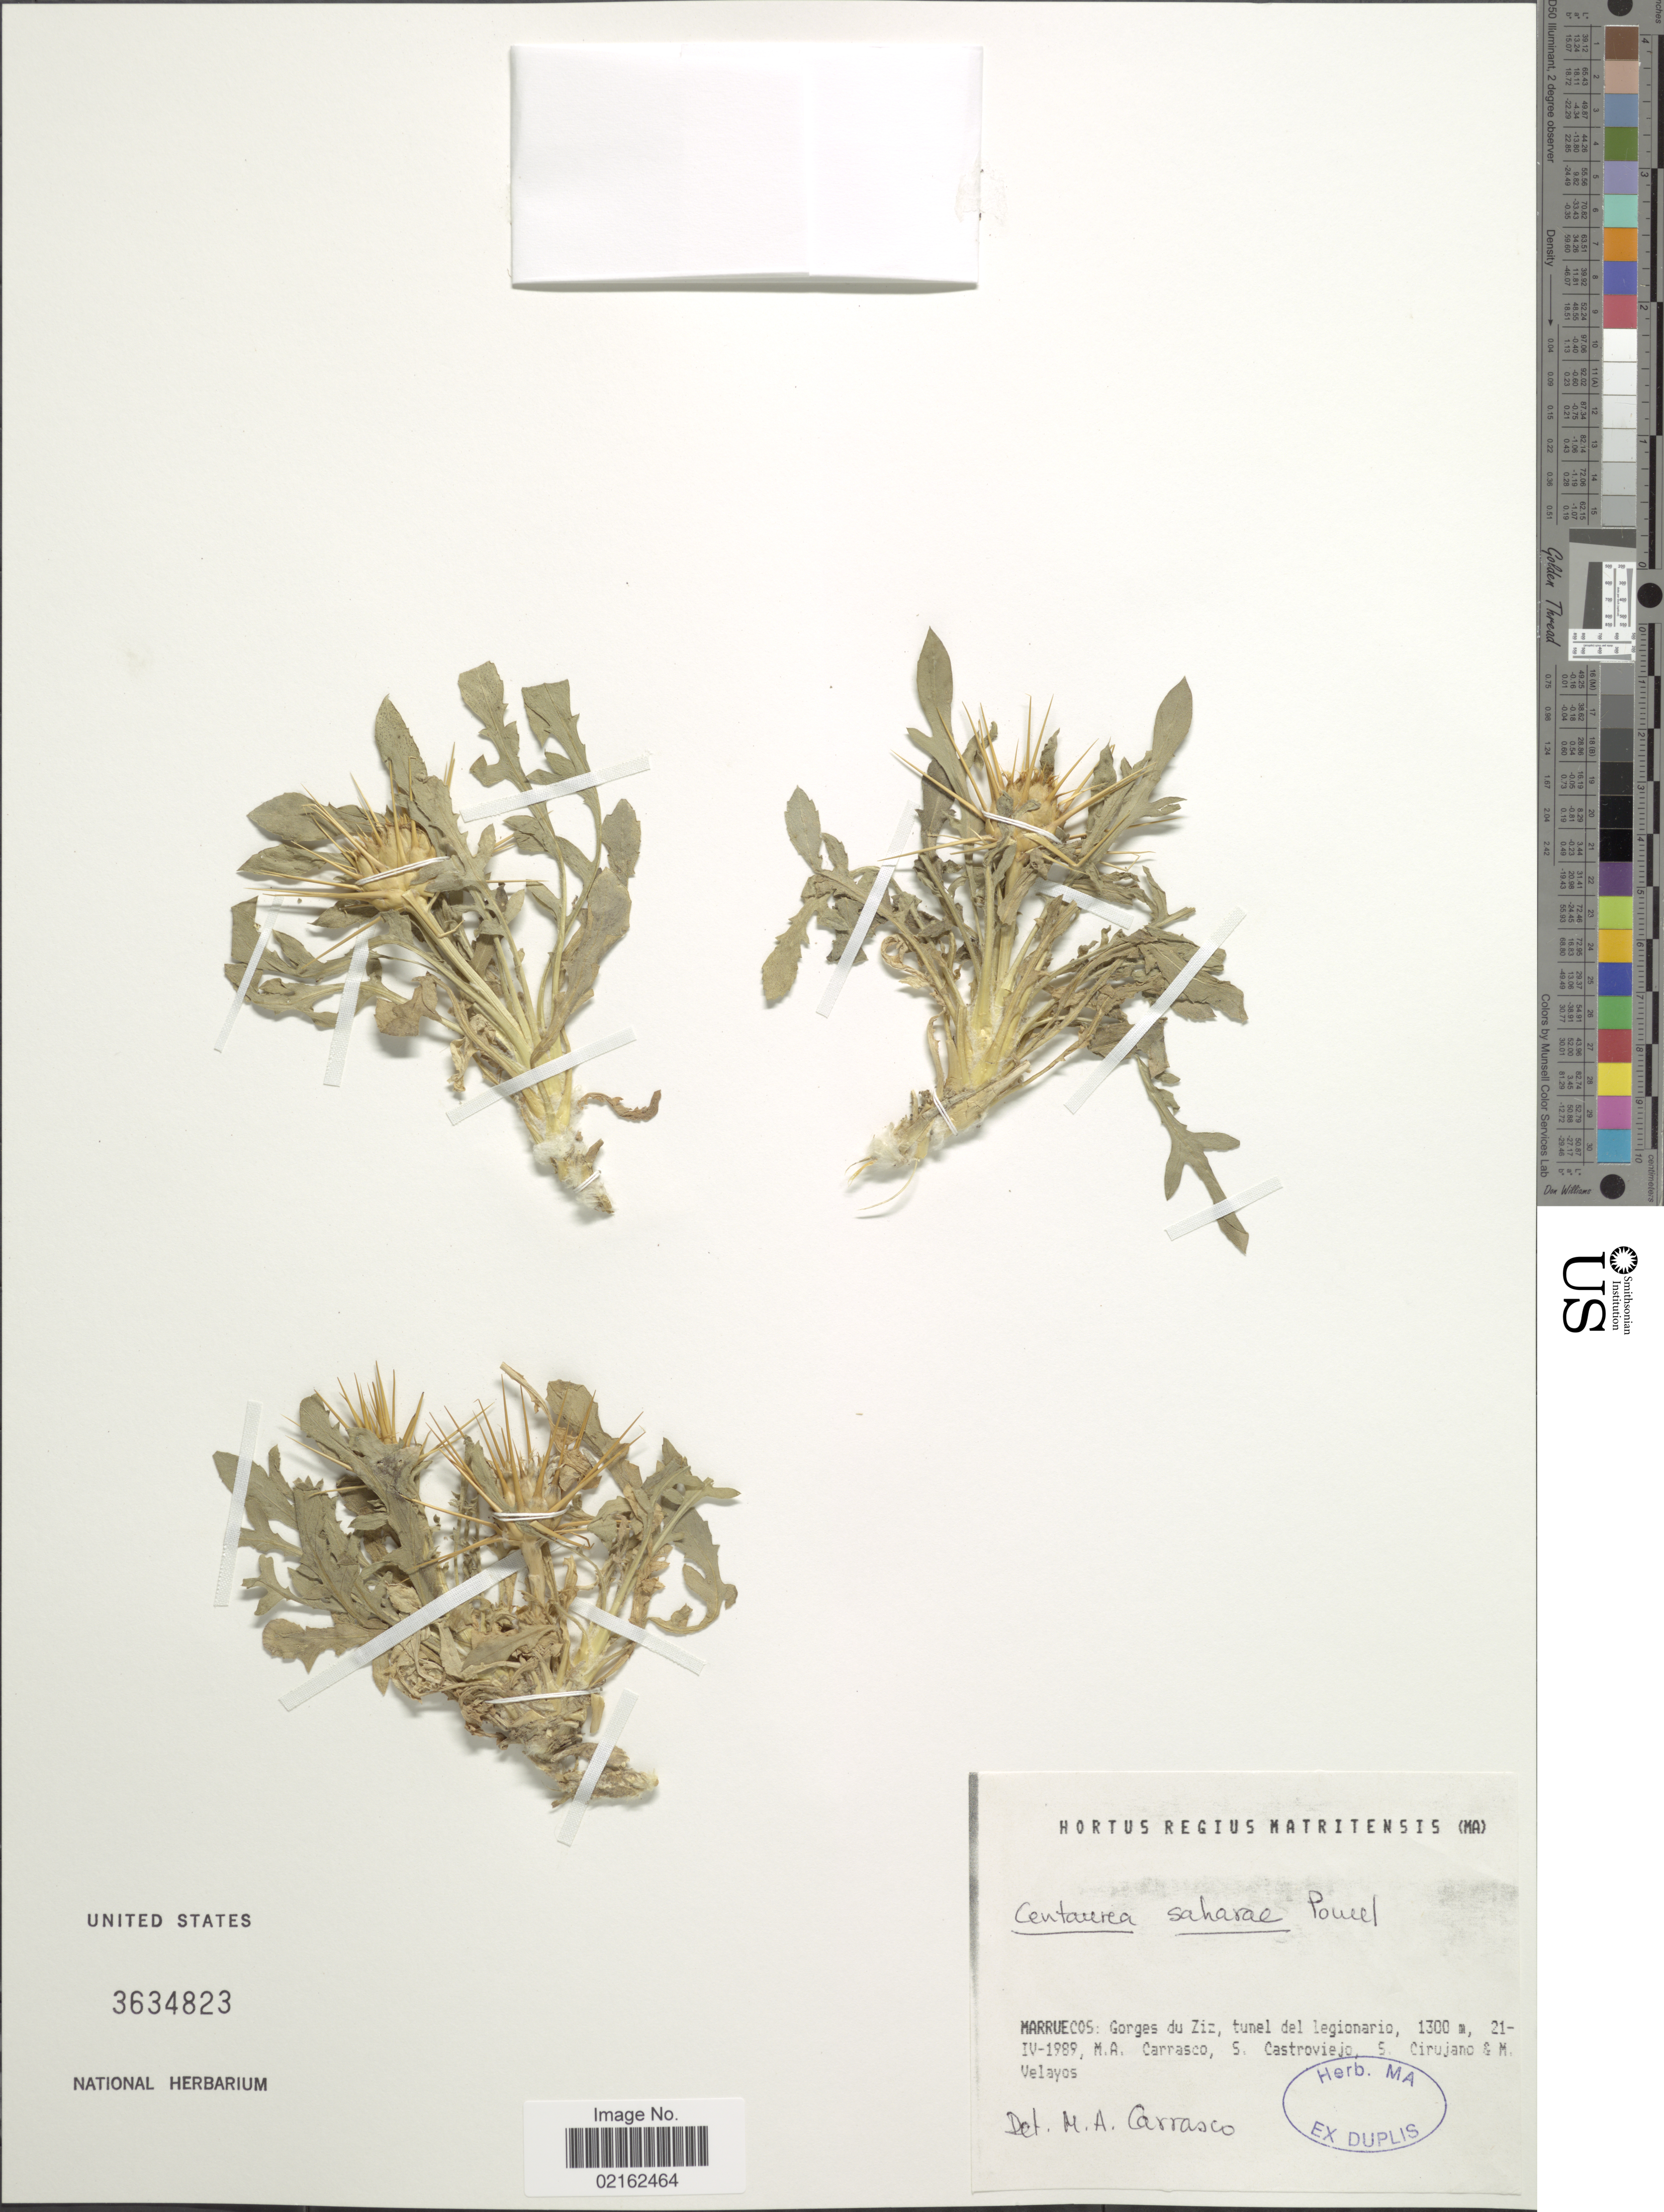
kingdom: Plantae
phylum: Tracheophyta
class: Magnoliopsida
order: Asterales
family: Asteraceae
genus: Centaurea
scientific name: Centaurea pubescens subsp. saharae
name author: (Pomel) Dobignard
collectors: M. A. Carrasco, S. Castroviejo, S. Cirujano & M. Velayos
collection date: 1989-04-21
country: Morocco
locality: Marruecos, Gorges du Ziz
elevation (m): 1300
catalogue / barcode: US 3634823